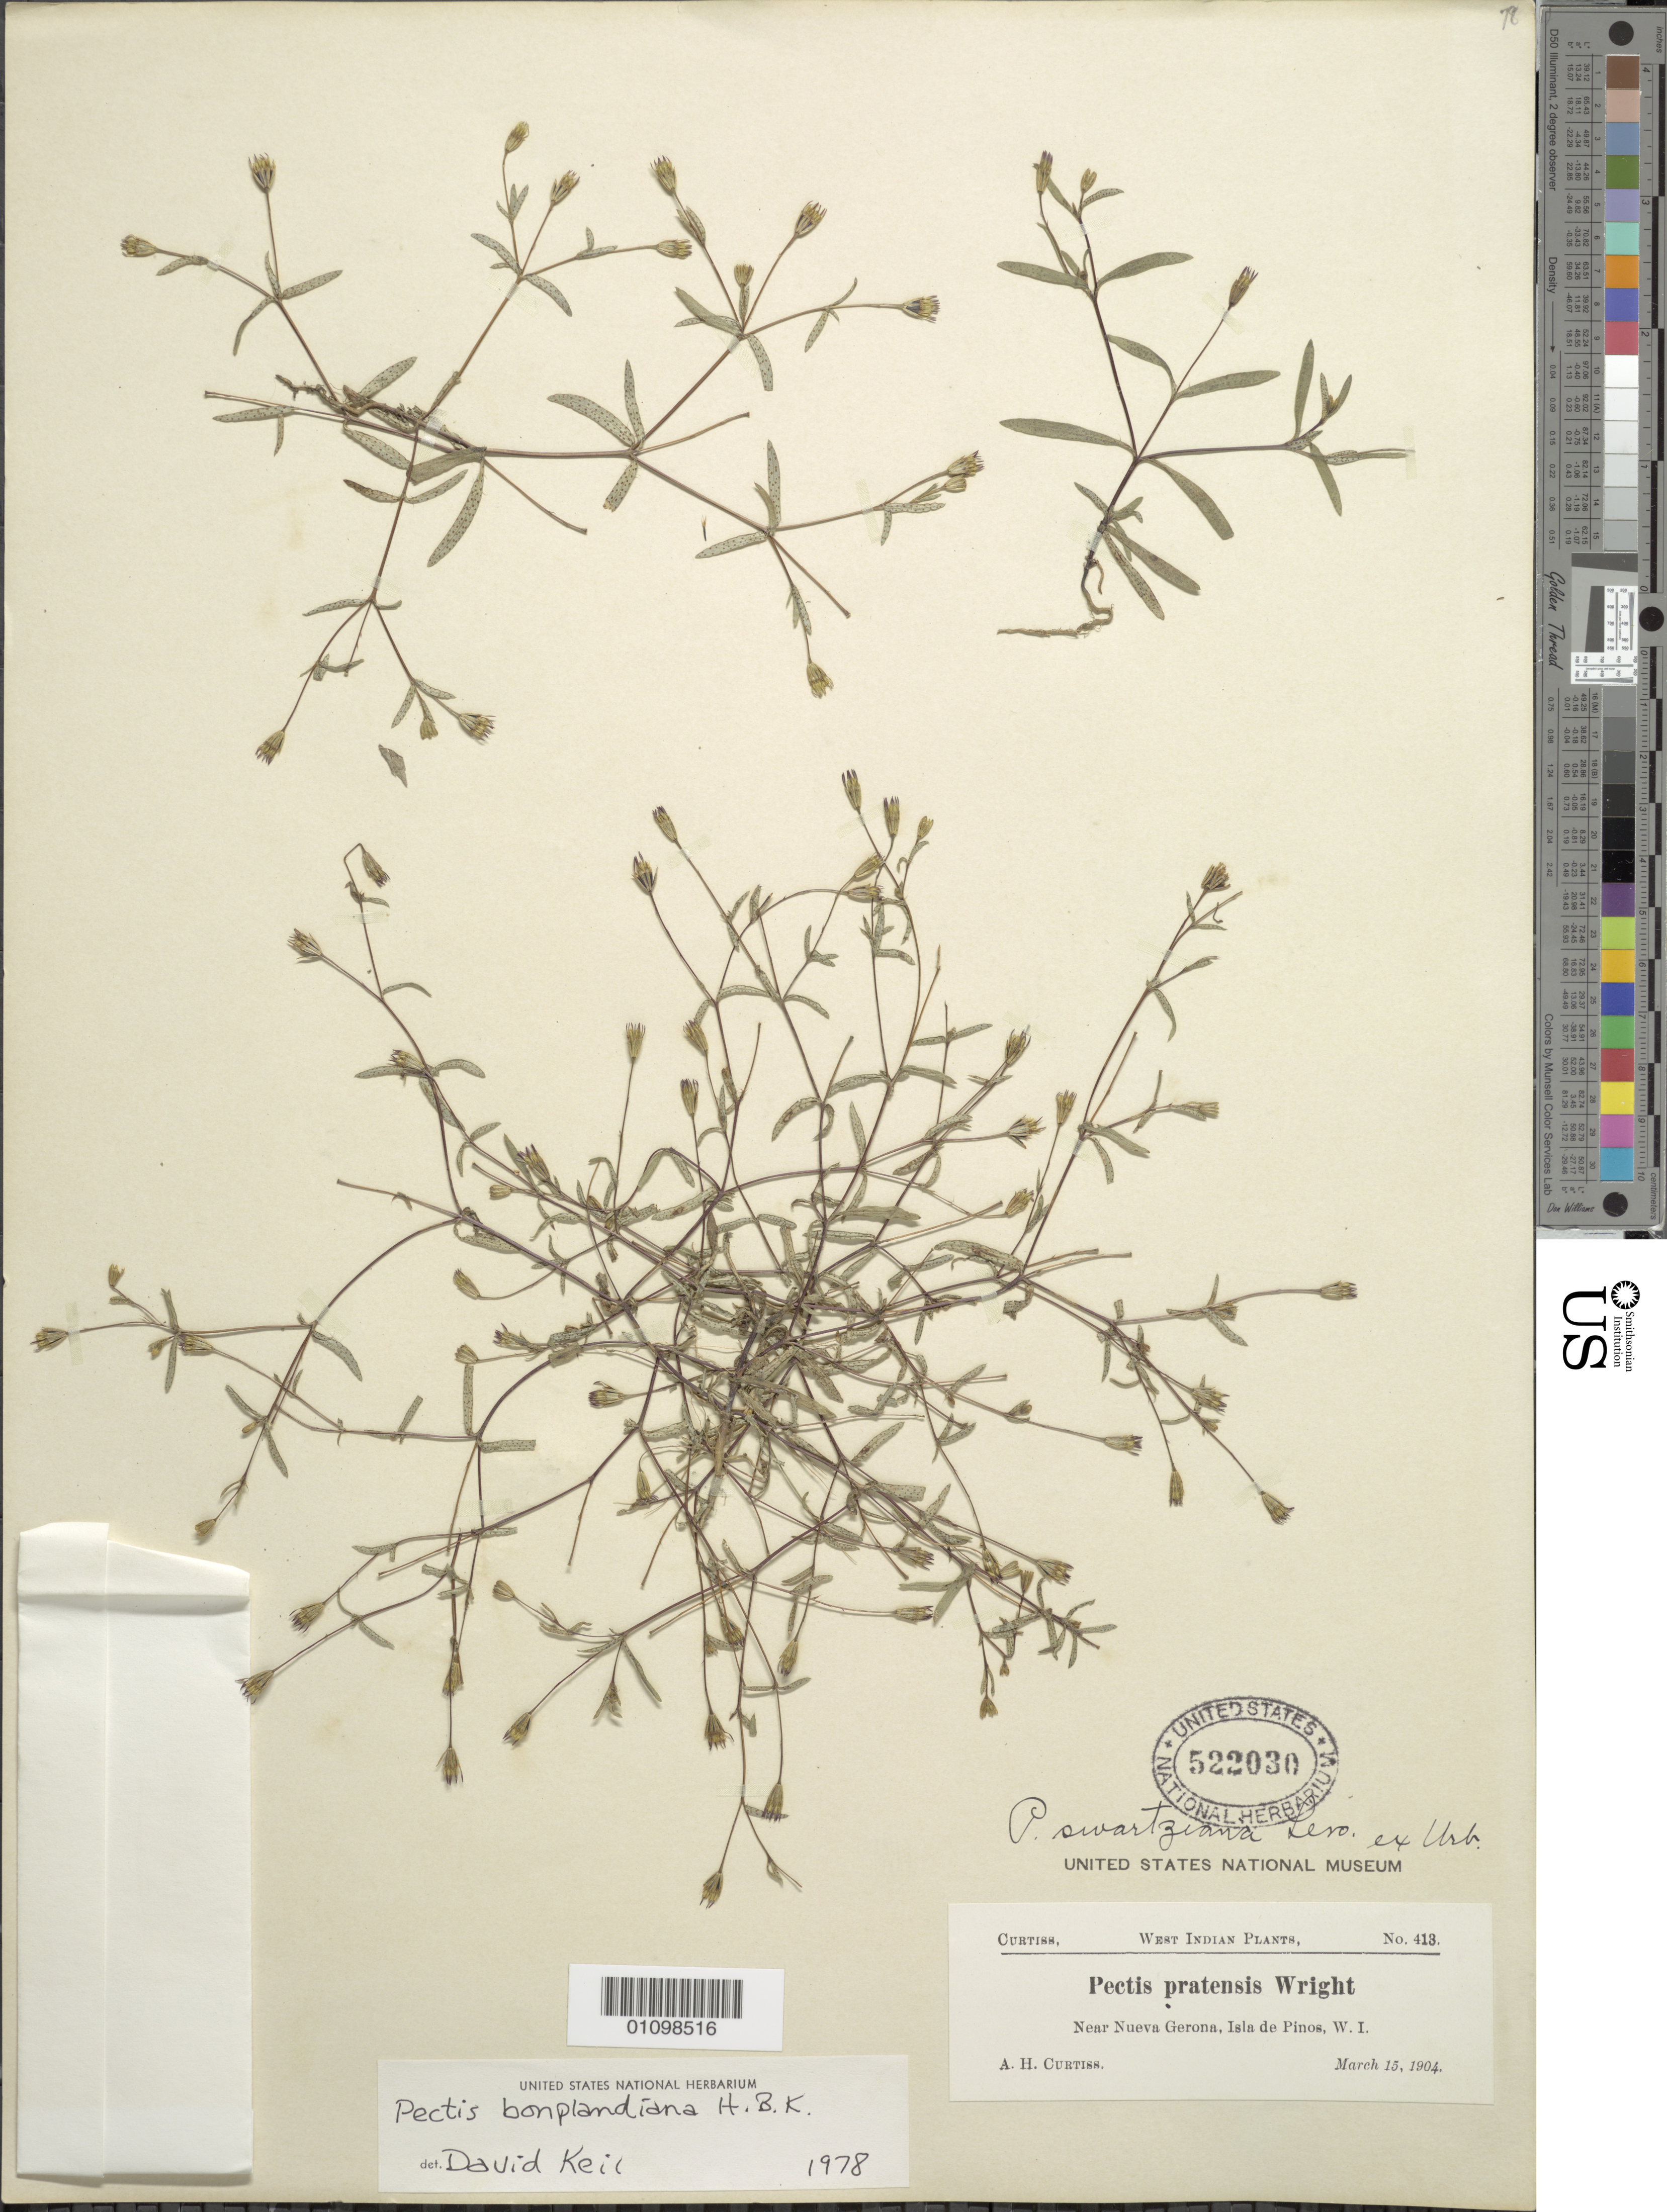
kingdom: Plantae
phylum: Tracheophyta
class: Magnoliopsida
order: Asterales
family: Asteraceae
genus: Pectis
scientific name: Pectis bonplandiana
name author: Kunth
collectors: A. H. Curtiss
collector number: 413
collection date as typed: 15 Mar 1904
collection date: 1904-03-15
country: Cuba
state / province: Isla de La Juventud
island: Isla de la Juventud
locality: Isle of Pines, Near Nueva Gerona, Isla de Pinos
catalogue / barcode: US 522030